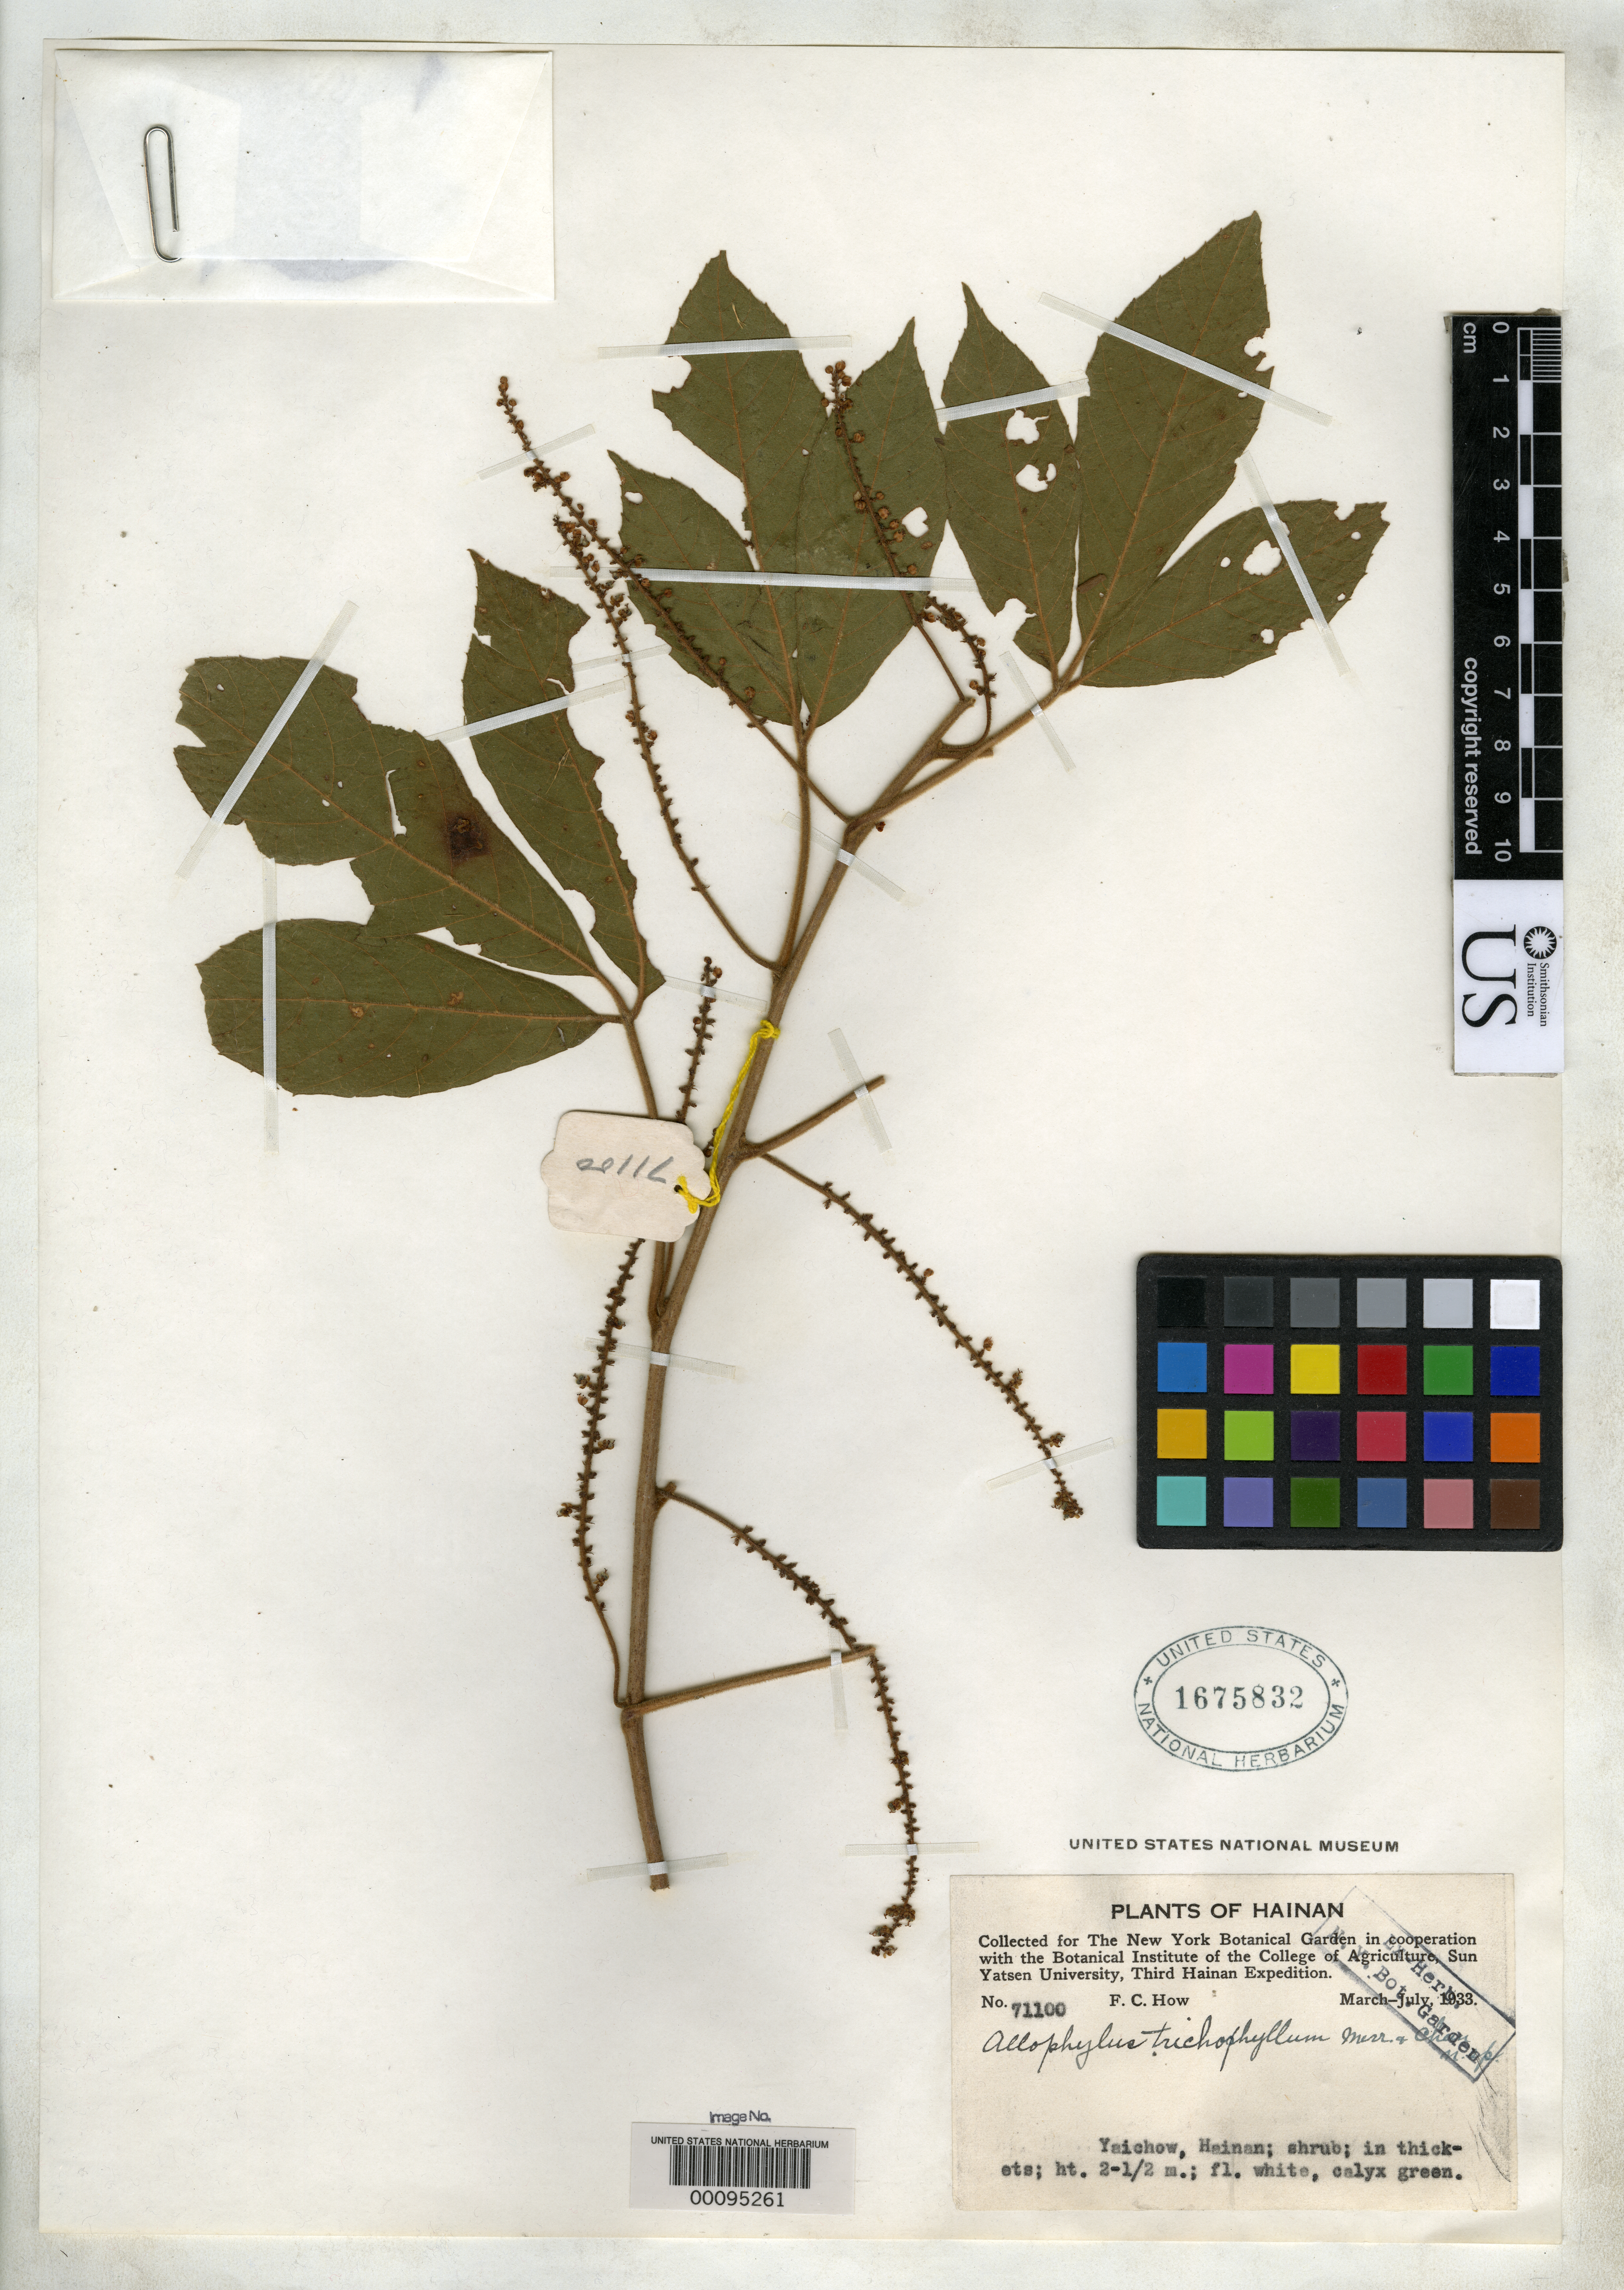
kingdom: Plantae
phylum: Tracheophyta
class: Magnoliopsida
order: Sapindales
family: Sapindaceae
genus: Allophylus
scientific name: Allophylus trichophyllus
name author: Merr. & Chun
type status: Isotype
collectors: F. How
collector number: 71100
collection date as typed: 25 Jul 1933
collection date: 1933-07-25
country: China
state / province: Hainan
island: Hainan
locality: Ngai Yuen.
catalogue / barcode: US 1675832